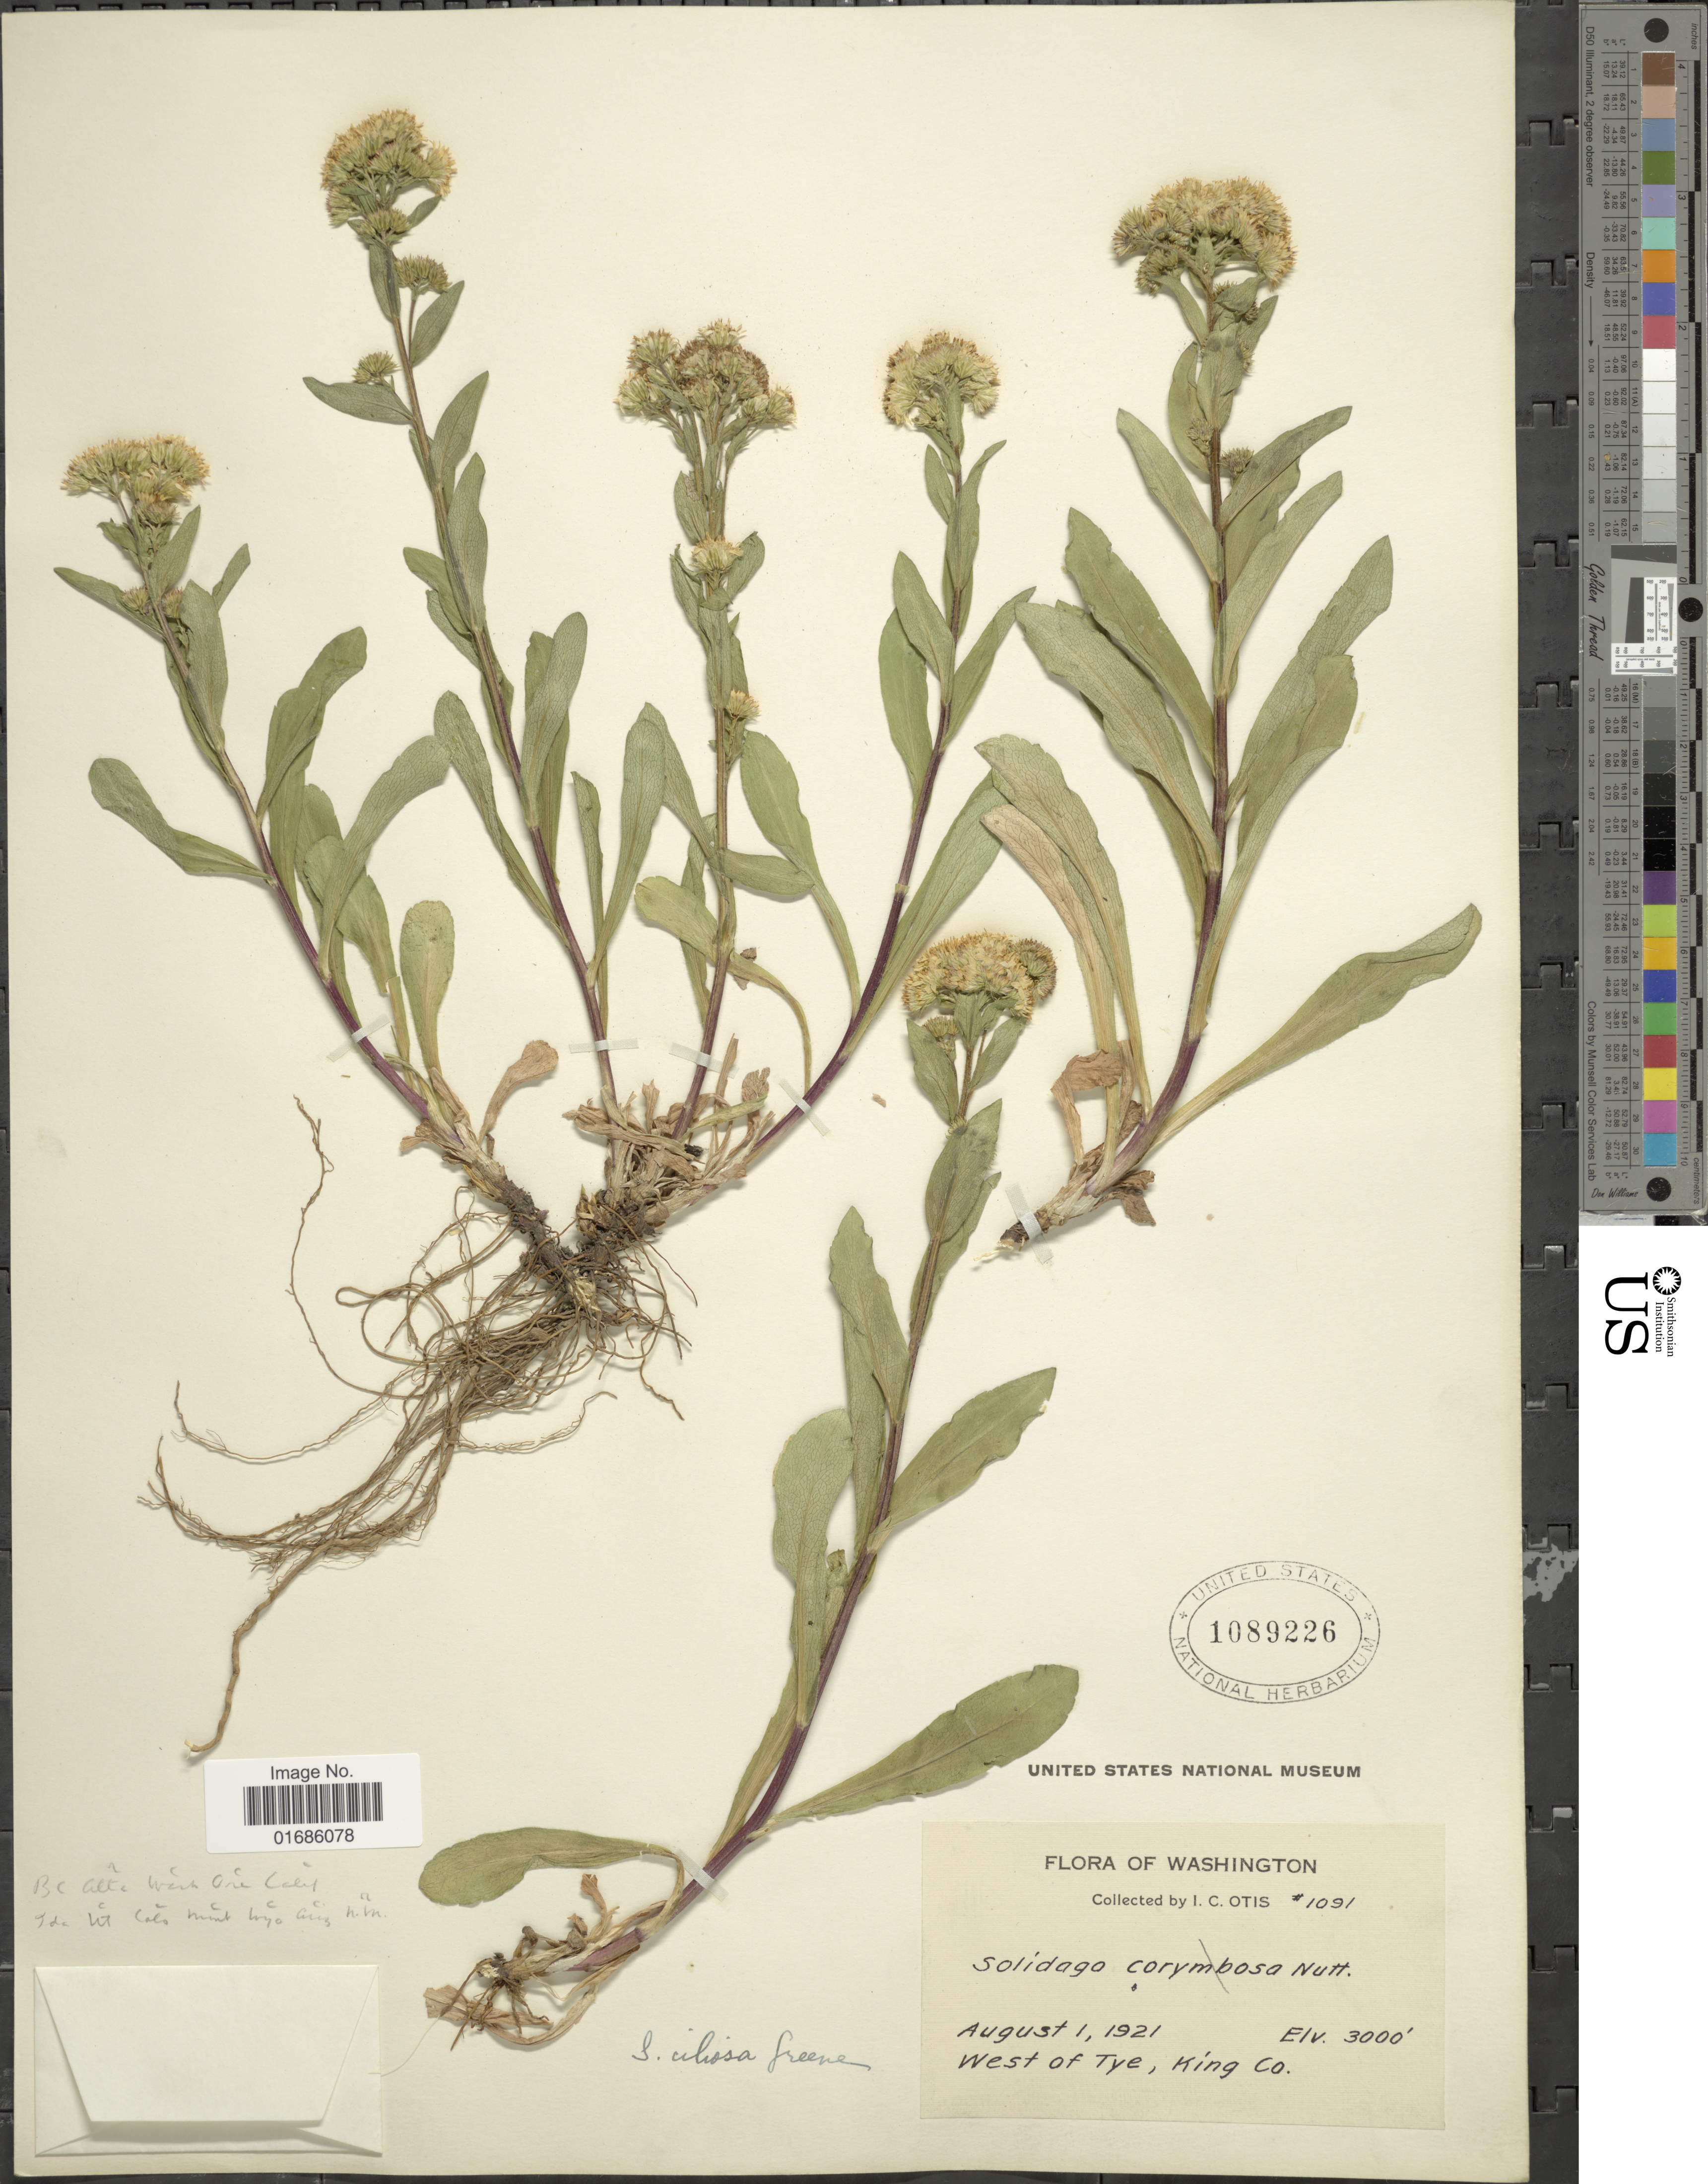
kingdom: Plantae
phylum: Tracheophyta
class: Magnoliopsida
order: Asterales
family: Asteraceae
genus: Solidago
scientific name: Solidago ciliosa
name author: Greene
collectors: I. C. Otis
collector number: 1091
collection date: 1921-08-01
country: United States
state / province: Washington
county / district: King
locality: West of Tye, King Co.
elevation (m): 914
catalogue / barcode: US 1089226